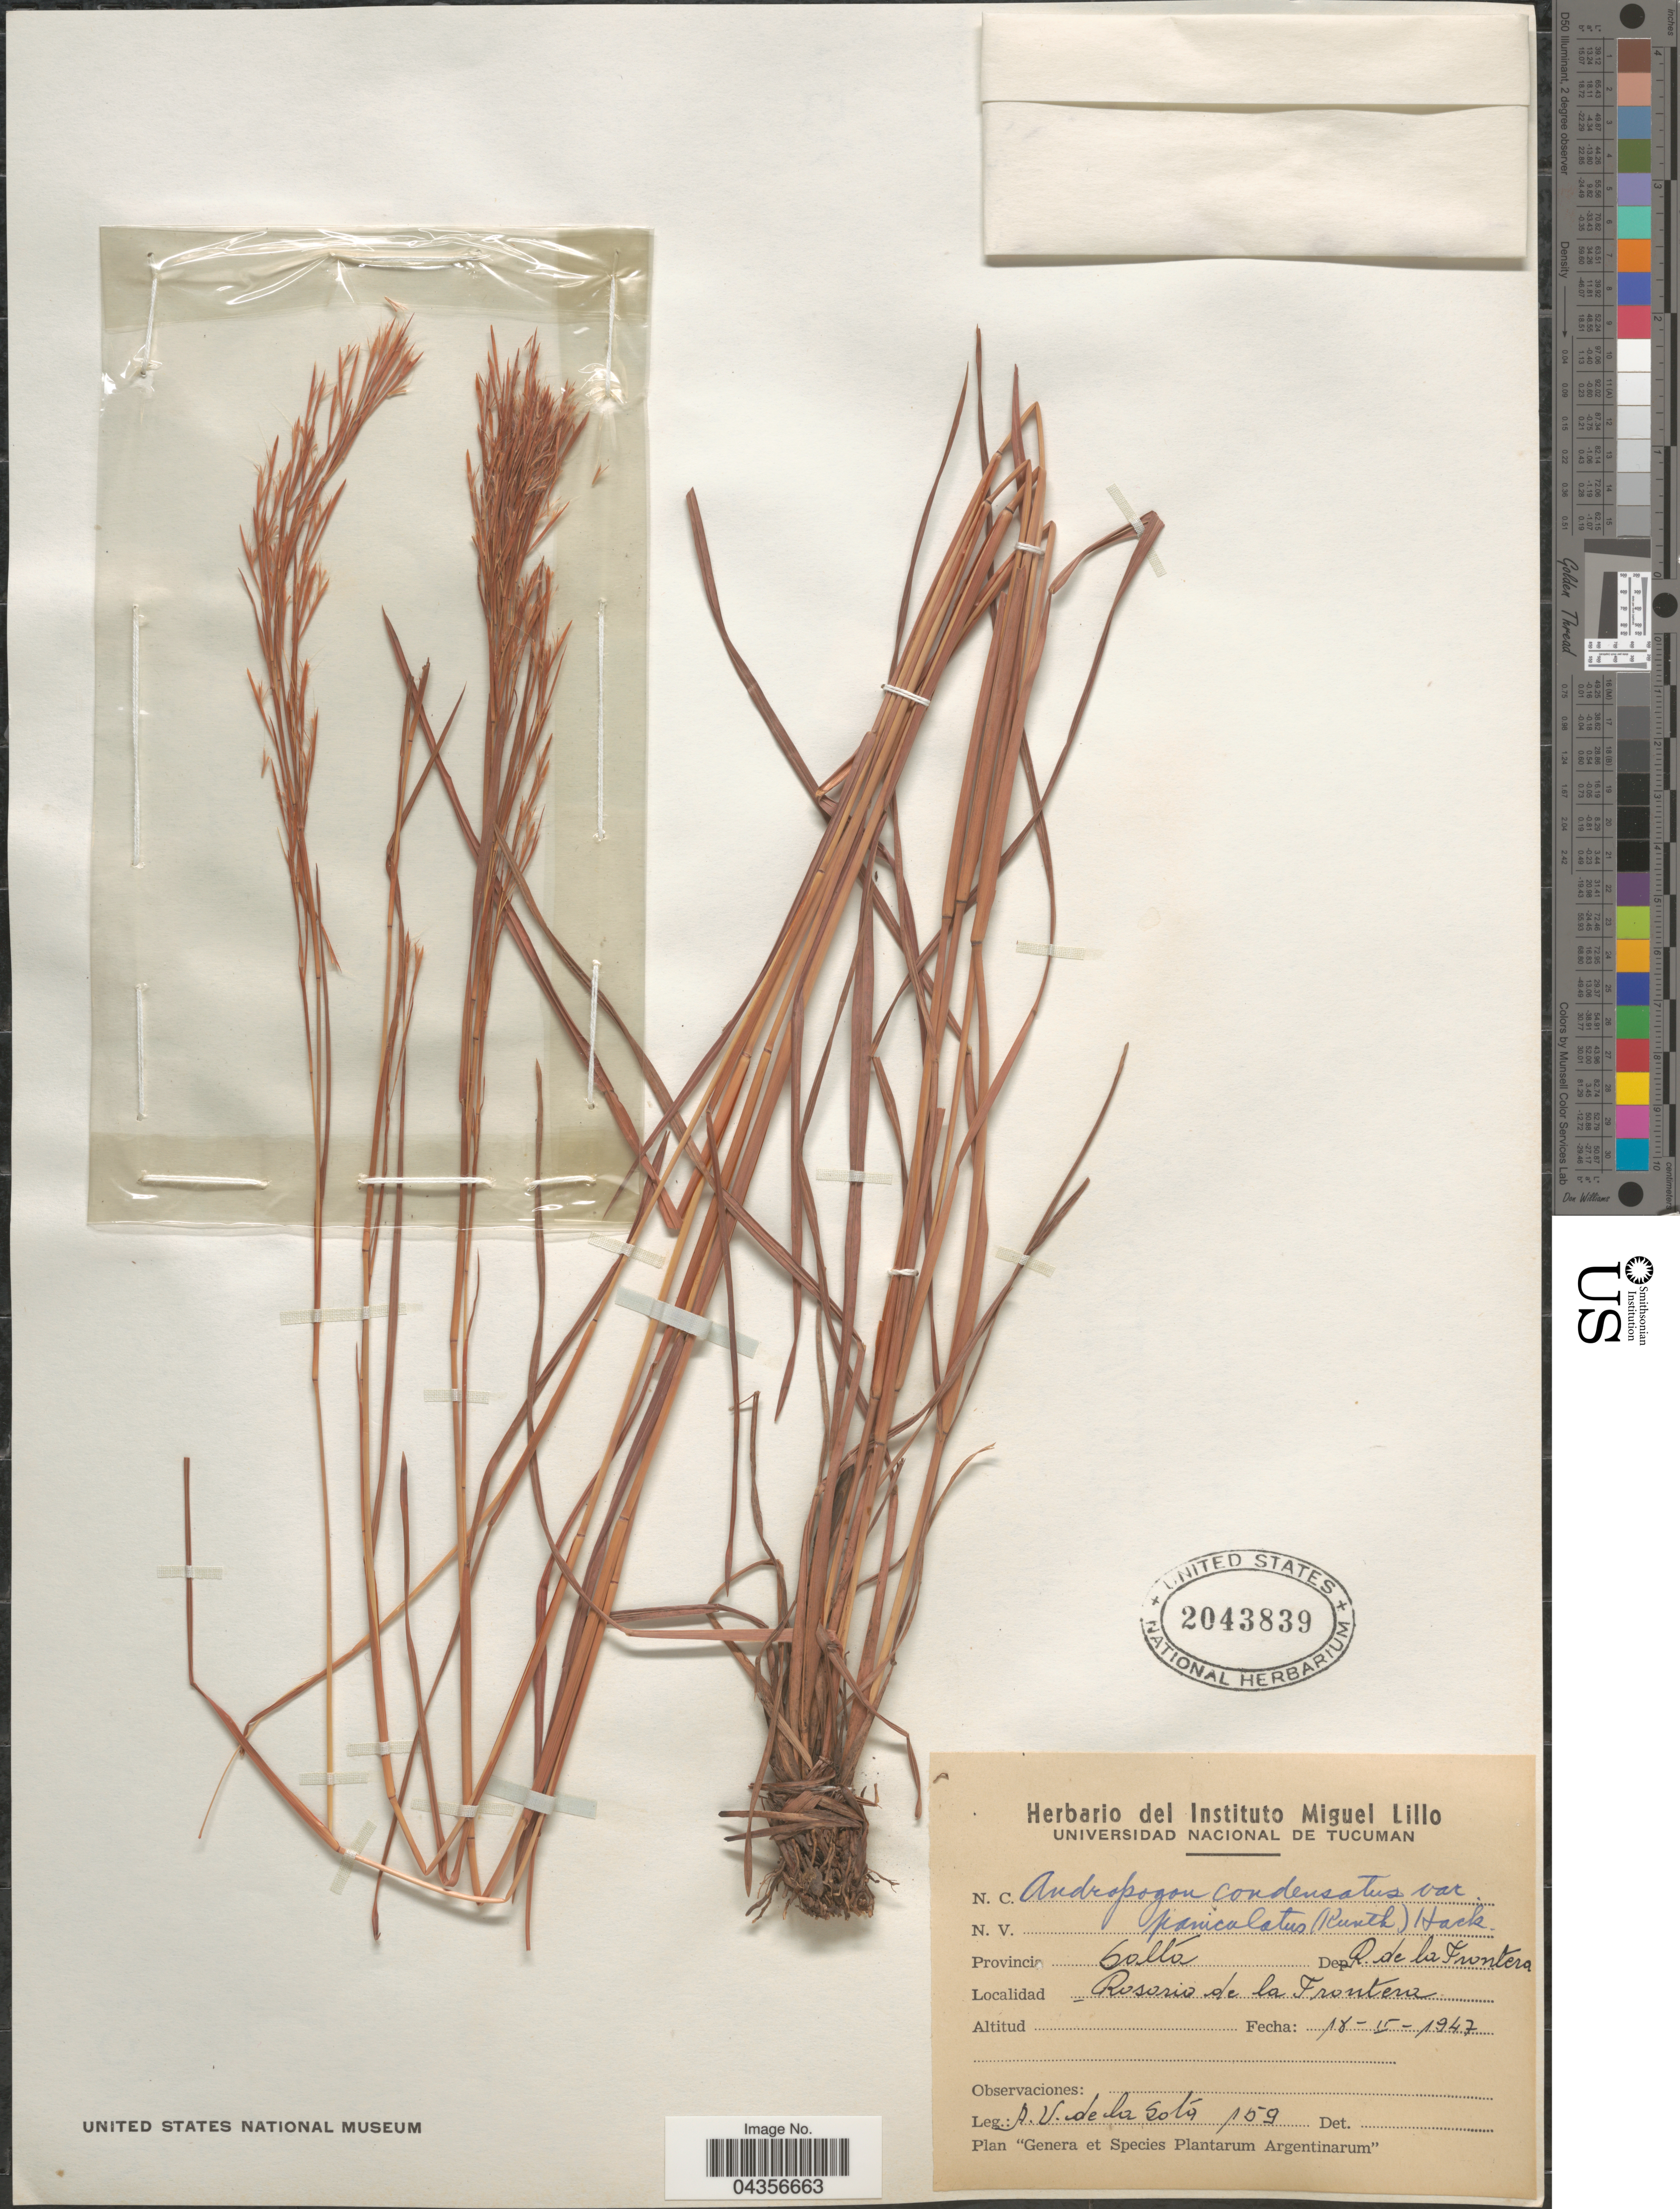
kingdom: Plantae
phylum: Tracheophyta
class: Liliopsida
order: Poales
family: Poaceae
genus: Schizachyrium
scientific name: Schizachyrium microstachyum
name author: (Desv. ex Ham.) Roseng. et al.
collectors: A. De la sota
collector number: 159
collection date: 1947-02-18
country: Argentina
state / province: Salta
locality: Provincia Salta. Dep. R. de la Frontera. Rosario de la Frontera.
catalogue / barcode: US 2043839